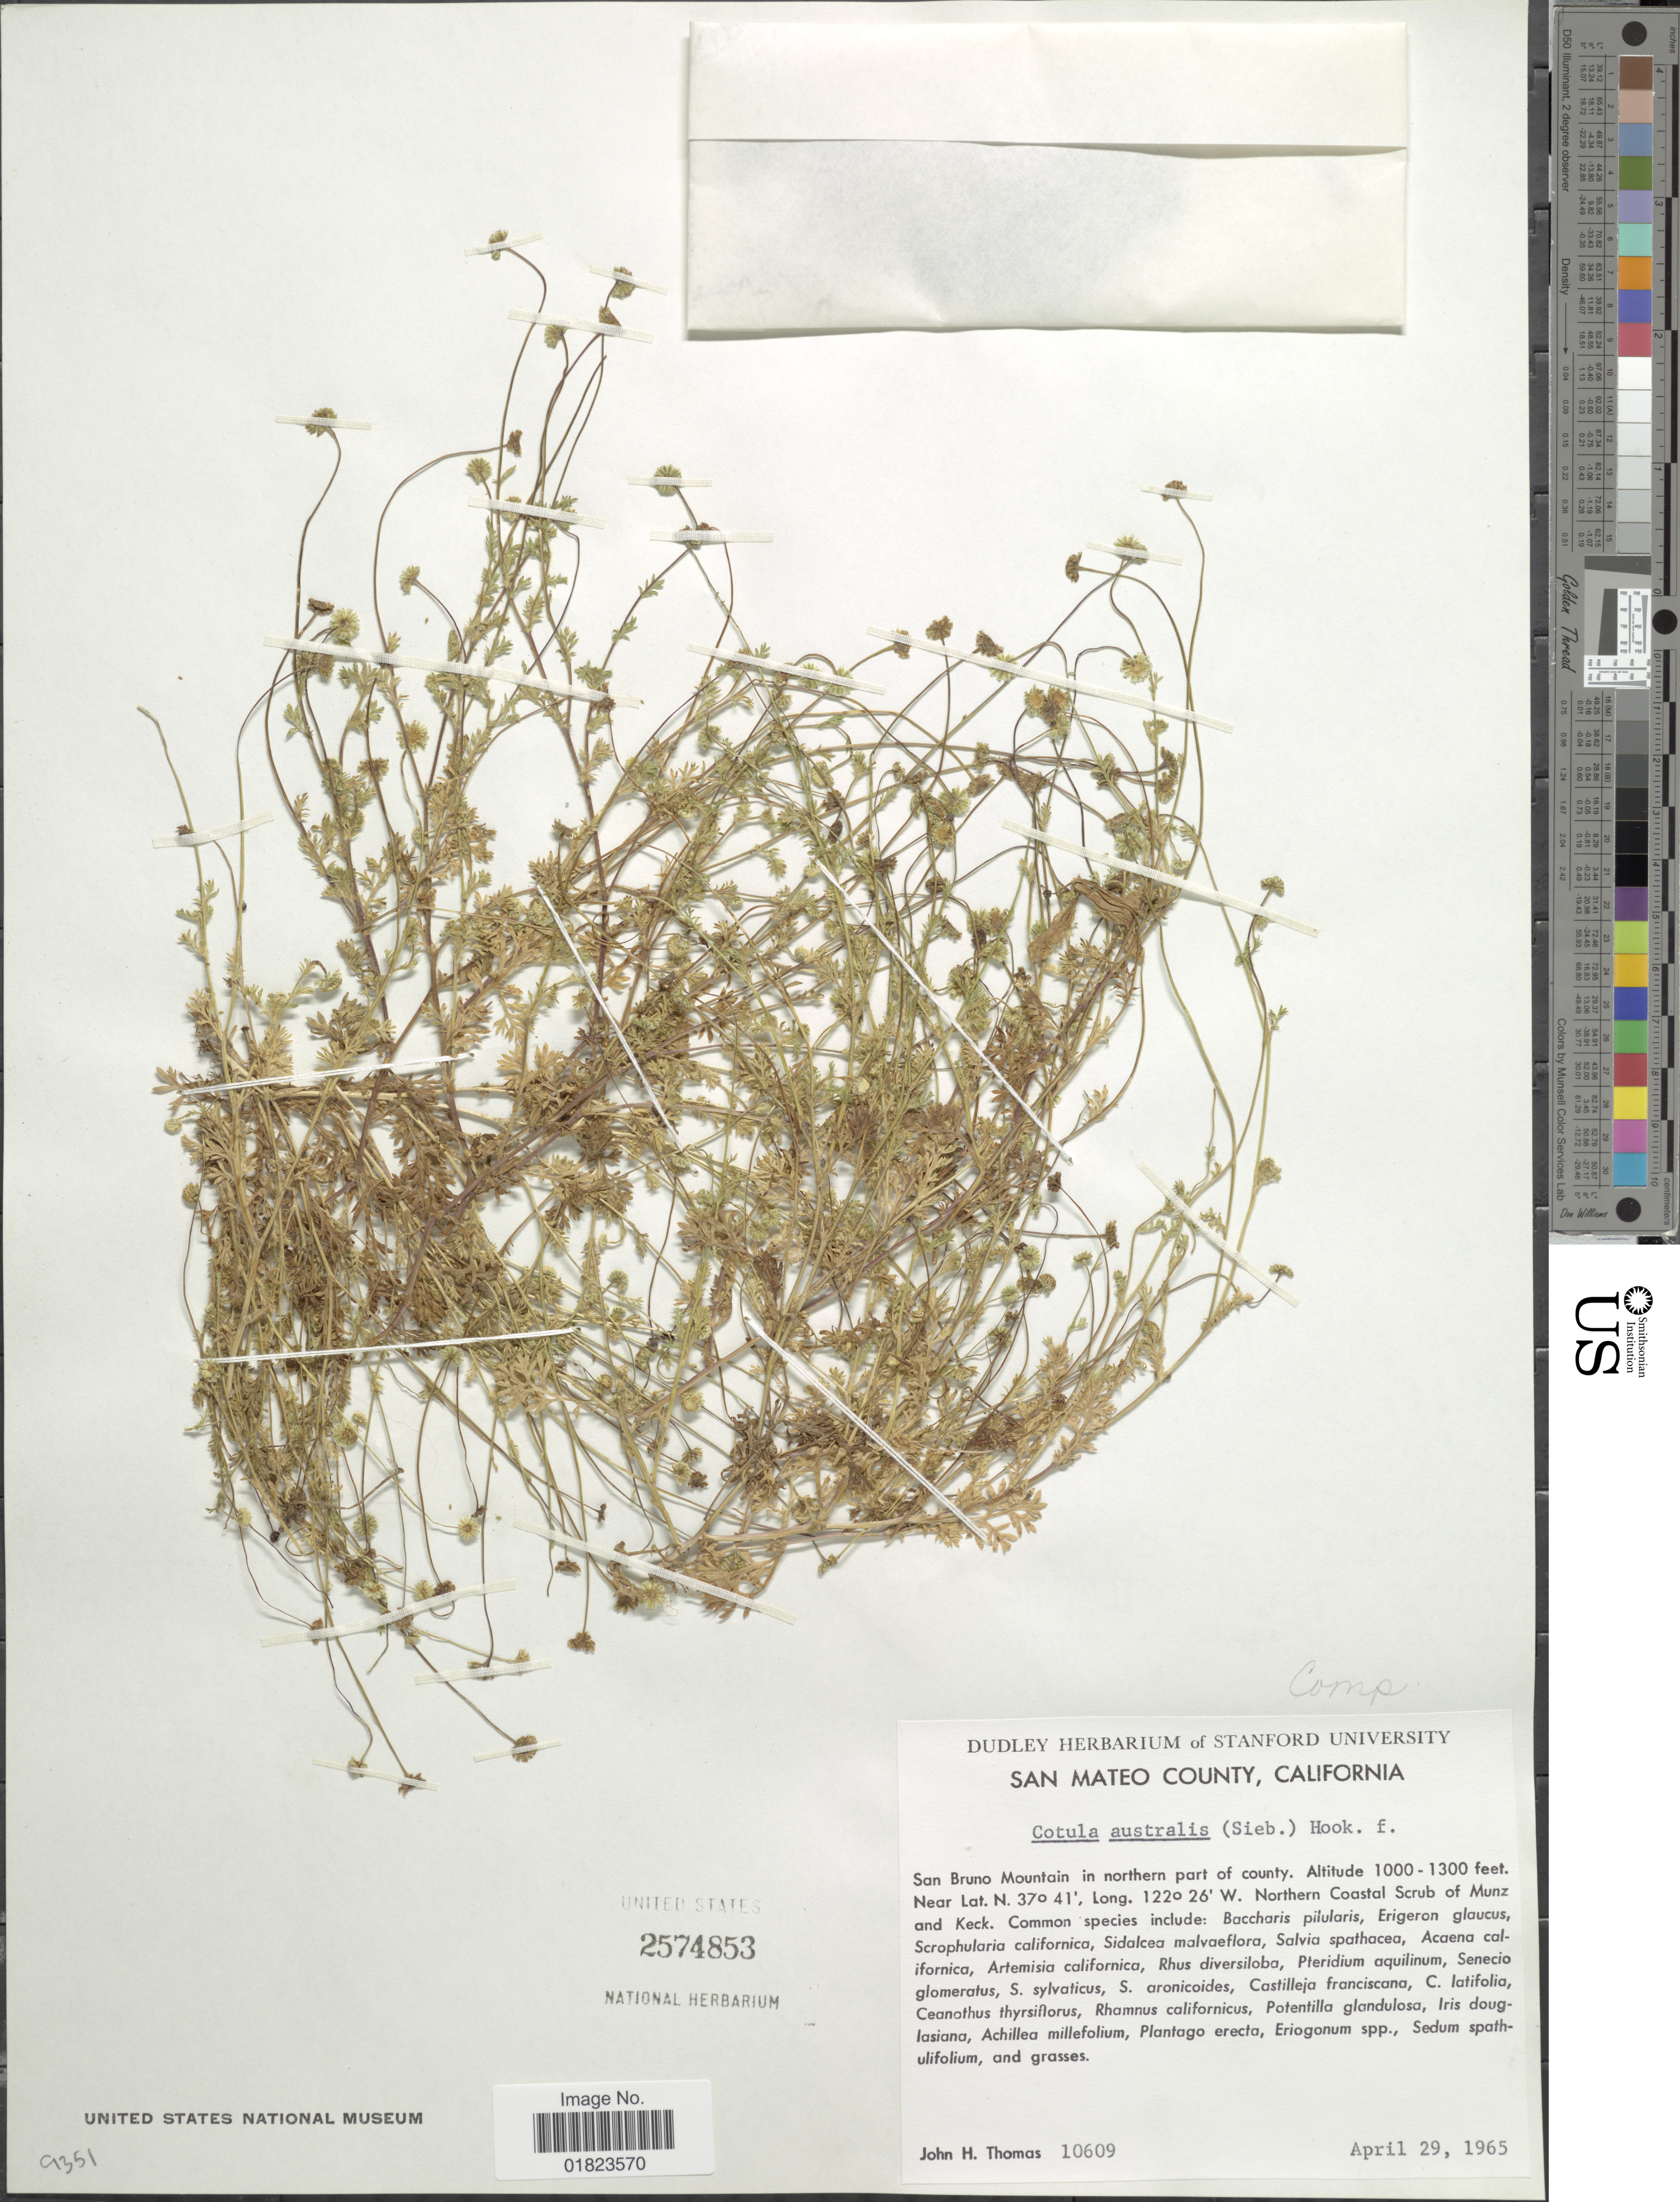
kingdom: Plantae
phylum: Tracheophyta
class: Magnoliopsida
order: Asterales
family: Asteraceae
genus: Cotula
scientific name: Cotula australis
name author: (Sieber ex Spreng.) Hook. f.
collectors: J. H. Thomas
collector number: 10609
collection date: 1965-04-29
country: United States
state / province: California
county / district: San Mateo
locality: San Mateo County, California. San Bruno Mountain, in northern part of county.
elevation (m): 305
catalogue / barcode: US 2574853